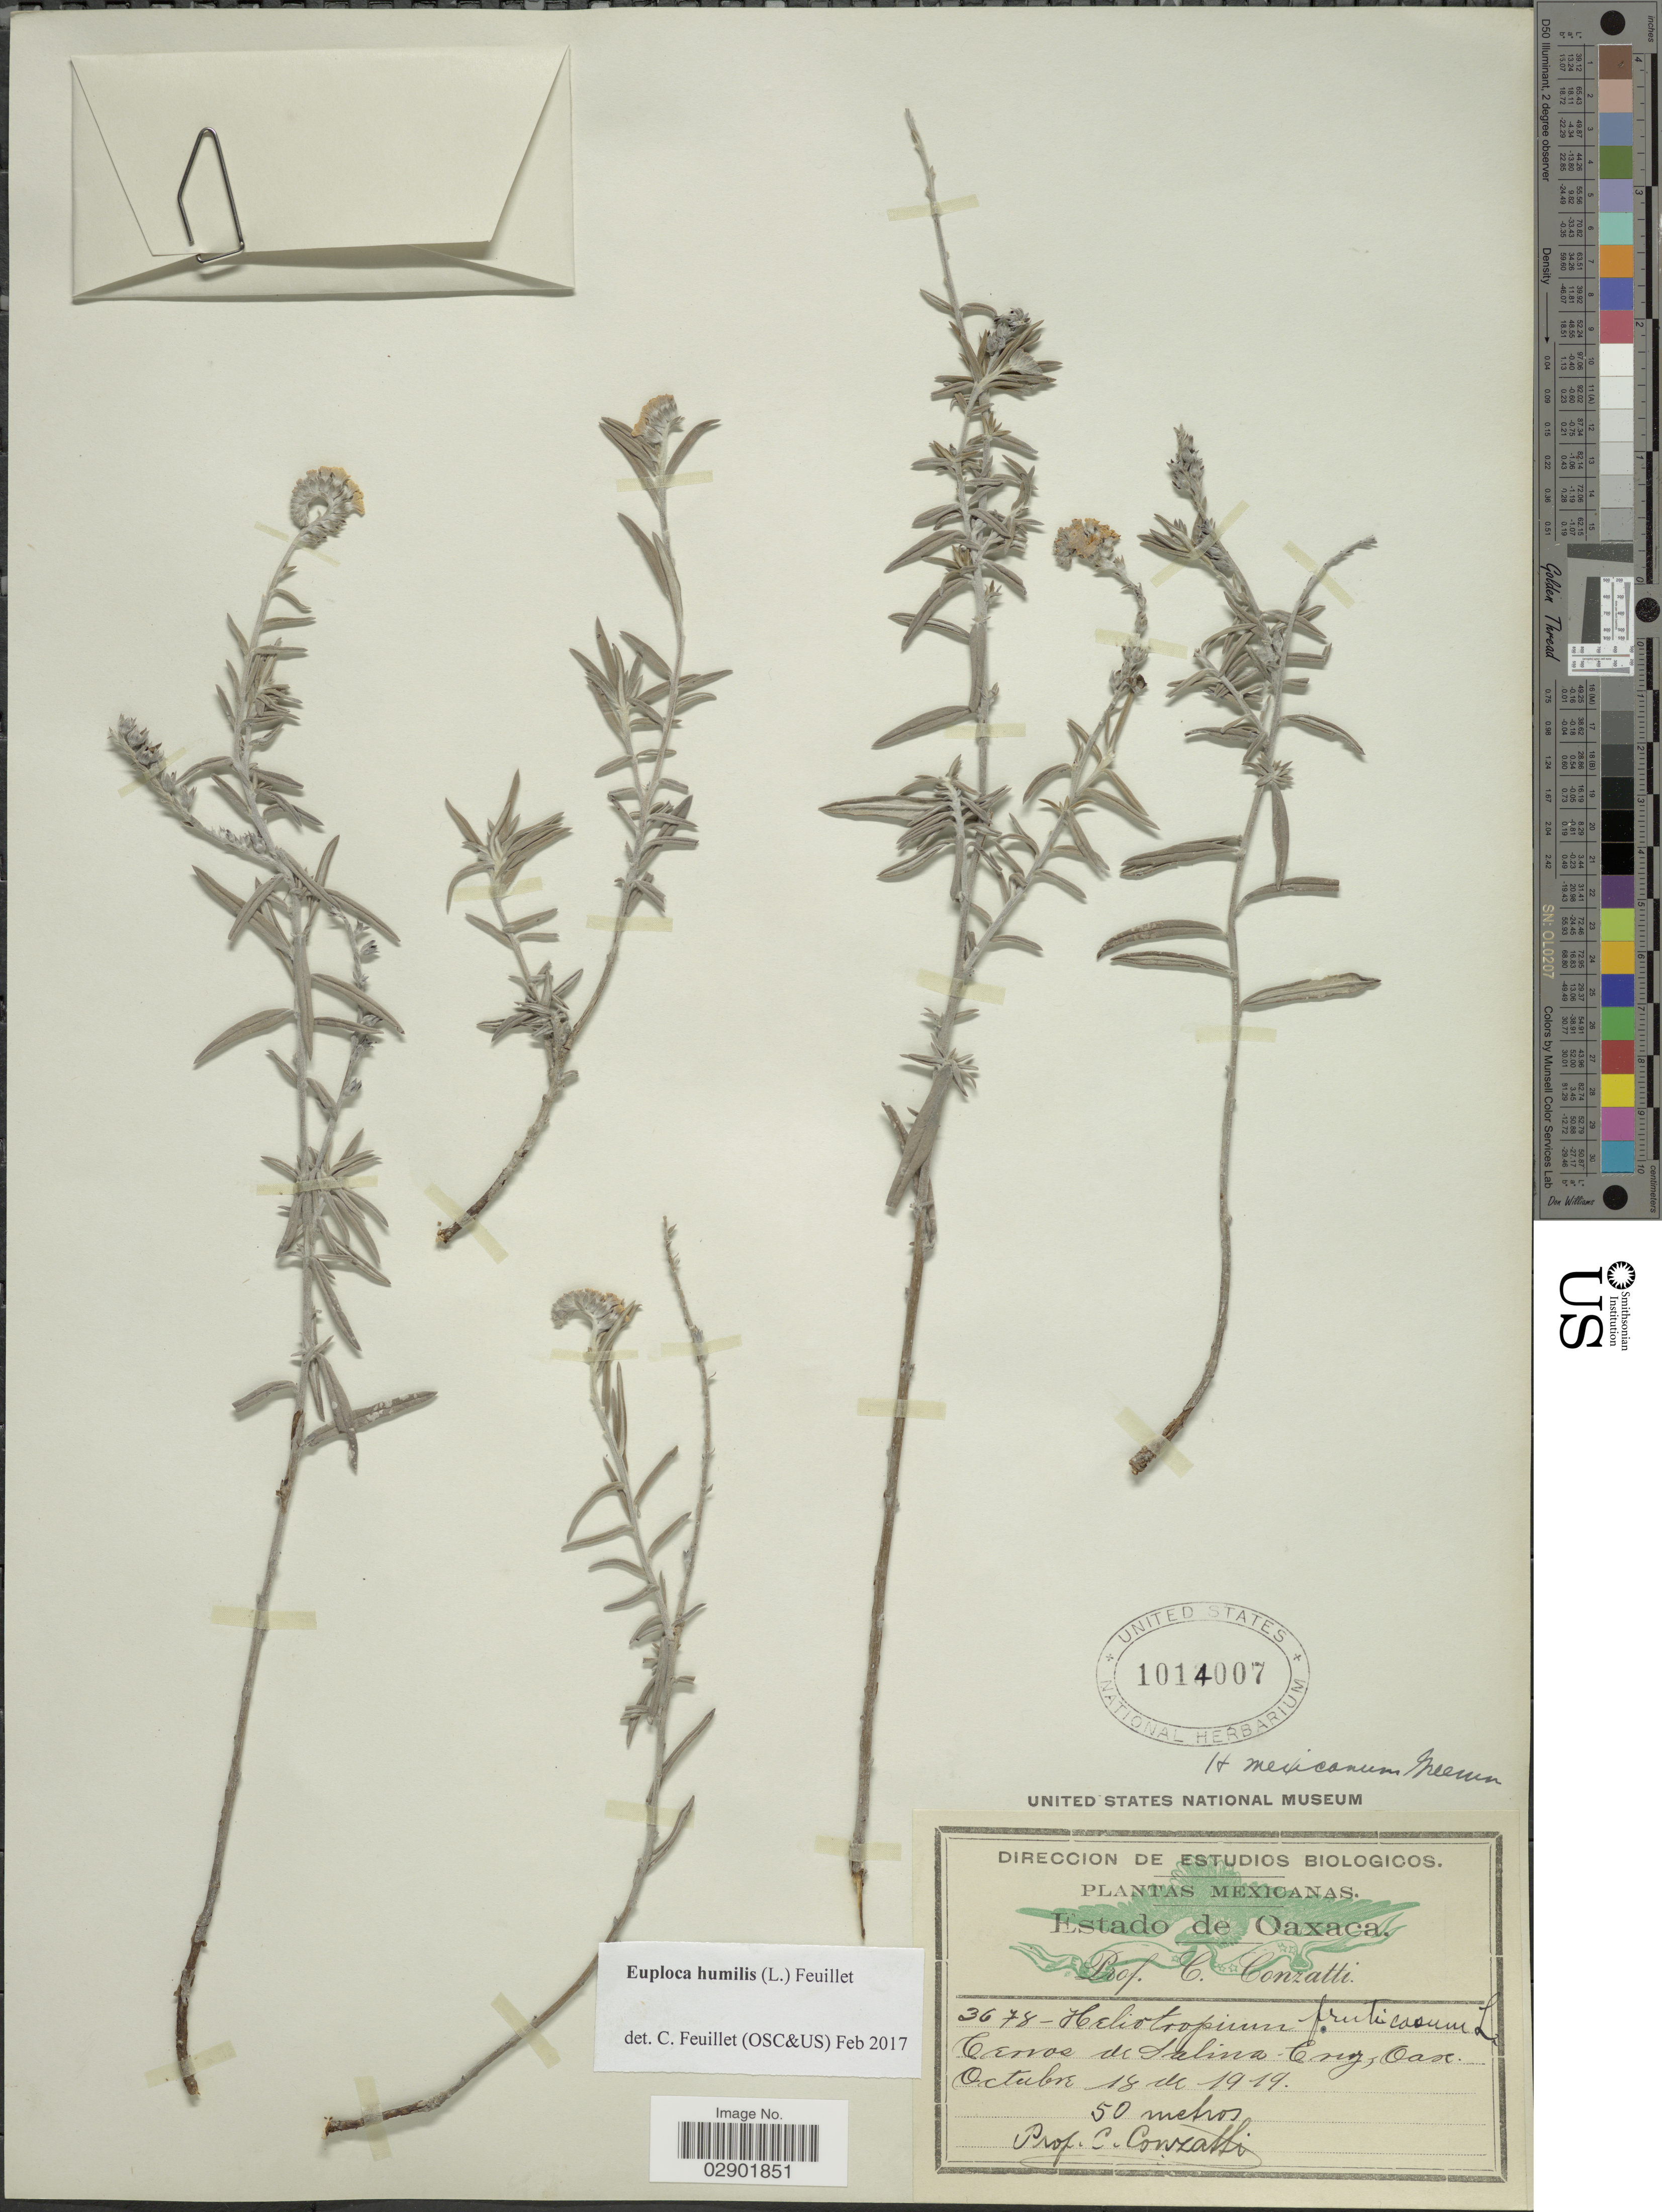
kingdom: Plantae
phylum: Tracheophyta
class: Magnoliopsida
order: Boraginales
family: Heliotropiaceae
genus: Euploca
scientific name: Euploca humilis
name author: (L.) Feuillet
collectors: C. Conzatti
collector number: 3678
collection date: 1919-10-18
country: Mexico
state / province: Oaxaca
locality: Cerros de Salina Cruz.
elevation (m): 50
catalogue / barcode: US 1014007